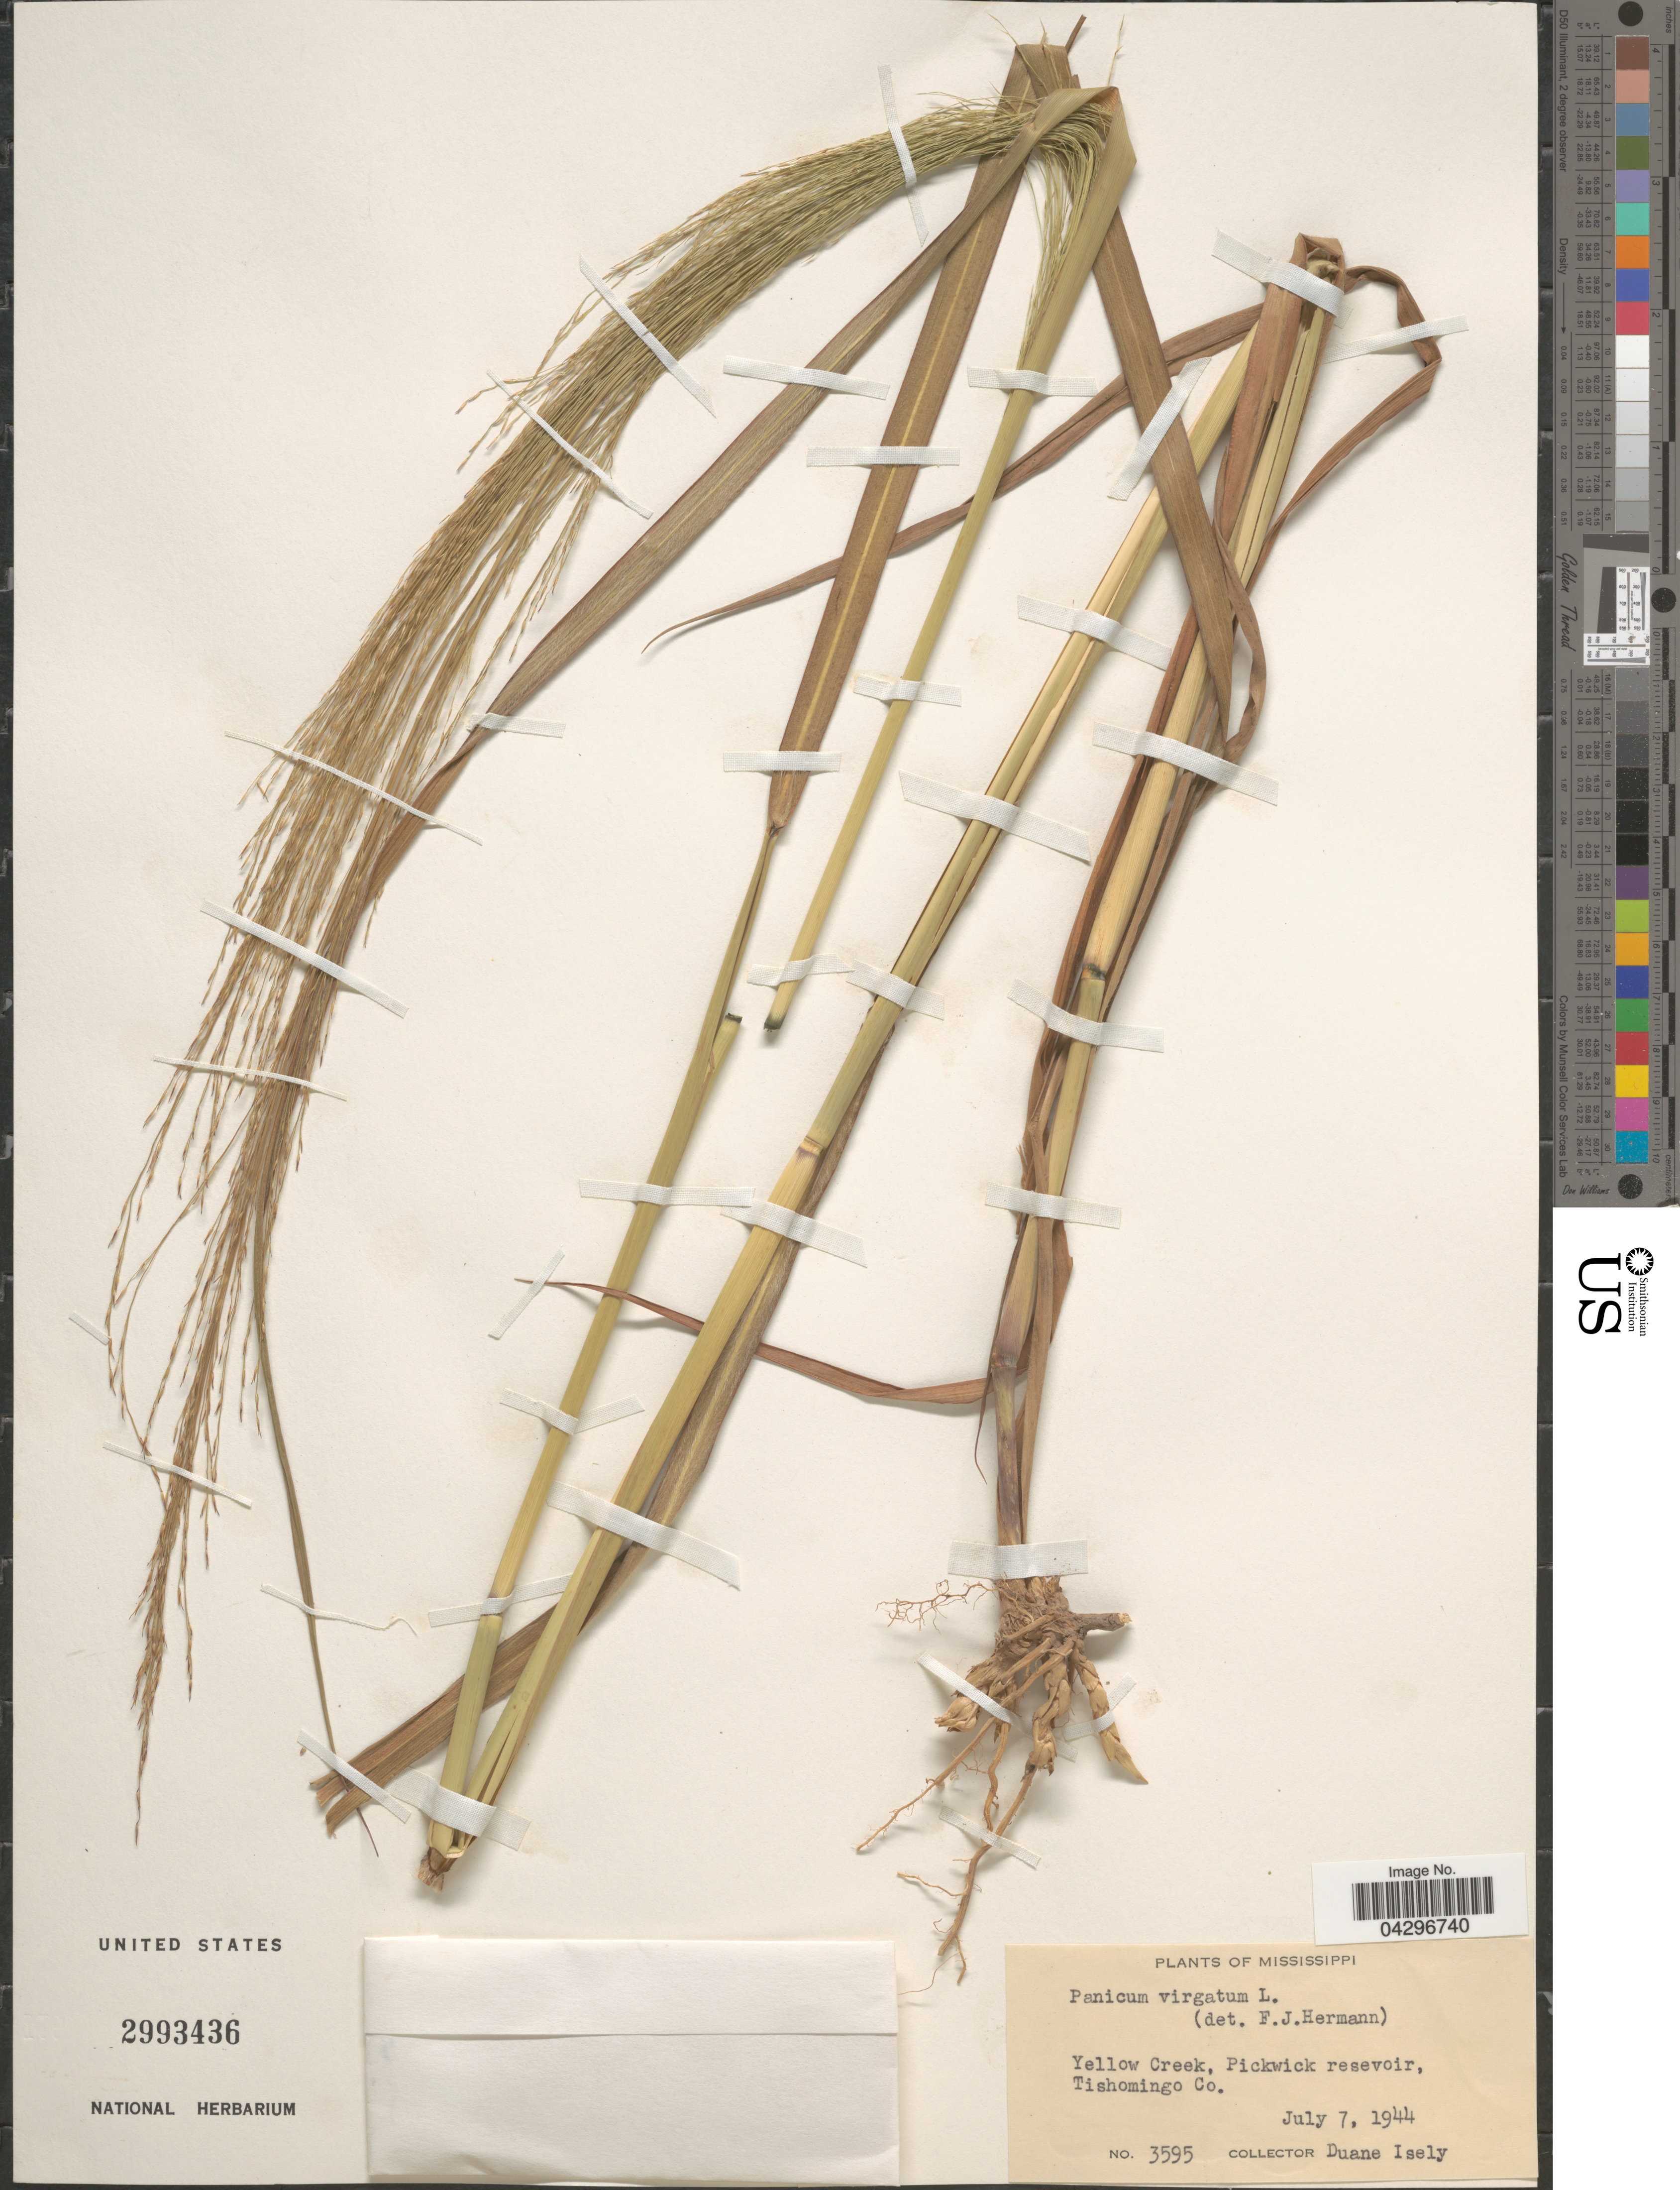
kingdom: Plantae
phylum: Tracheophyta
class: Liliopsida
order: Poales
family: Poaceae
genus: Panicum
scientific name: Panicum virgatum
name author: L.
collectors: D. Isely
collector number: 3595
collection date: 1944-07-07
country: United States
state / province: Mississippi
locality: Yellow Creek, Pickwick reservoir, Tishomingo Co.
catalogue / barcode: US 2993436